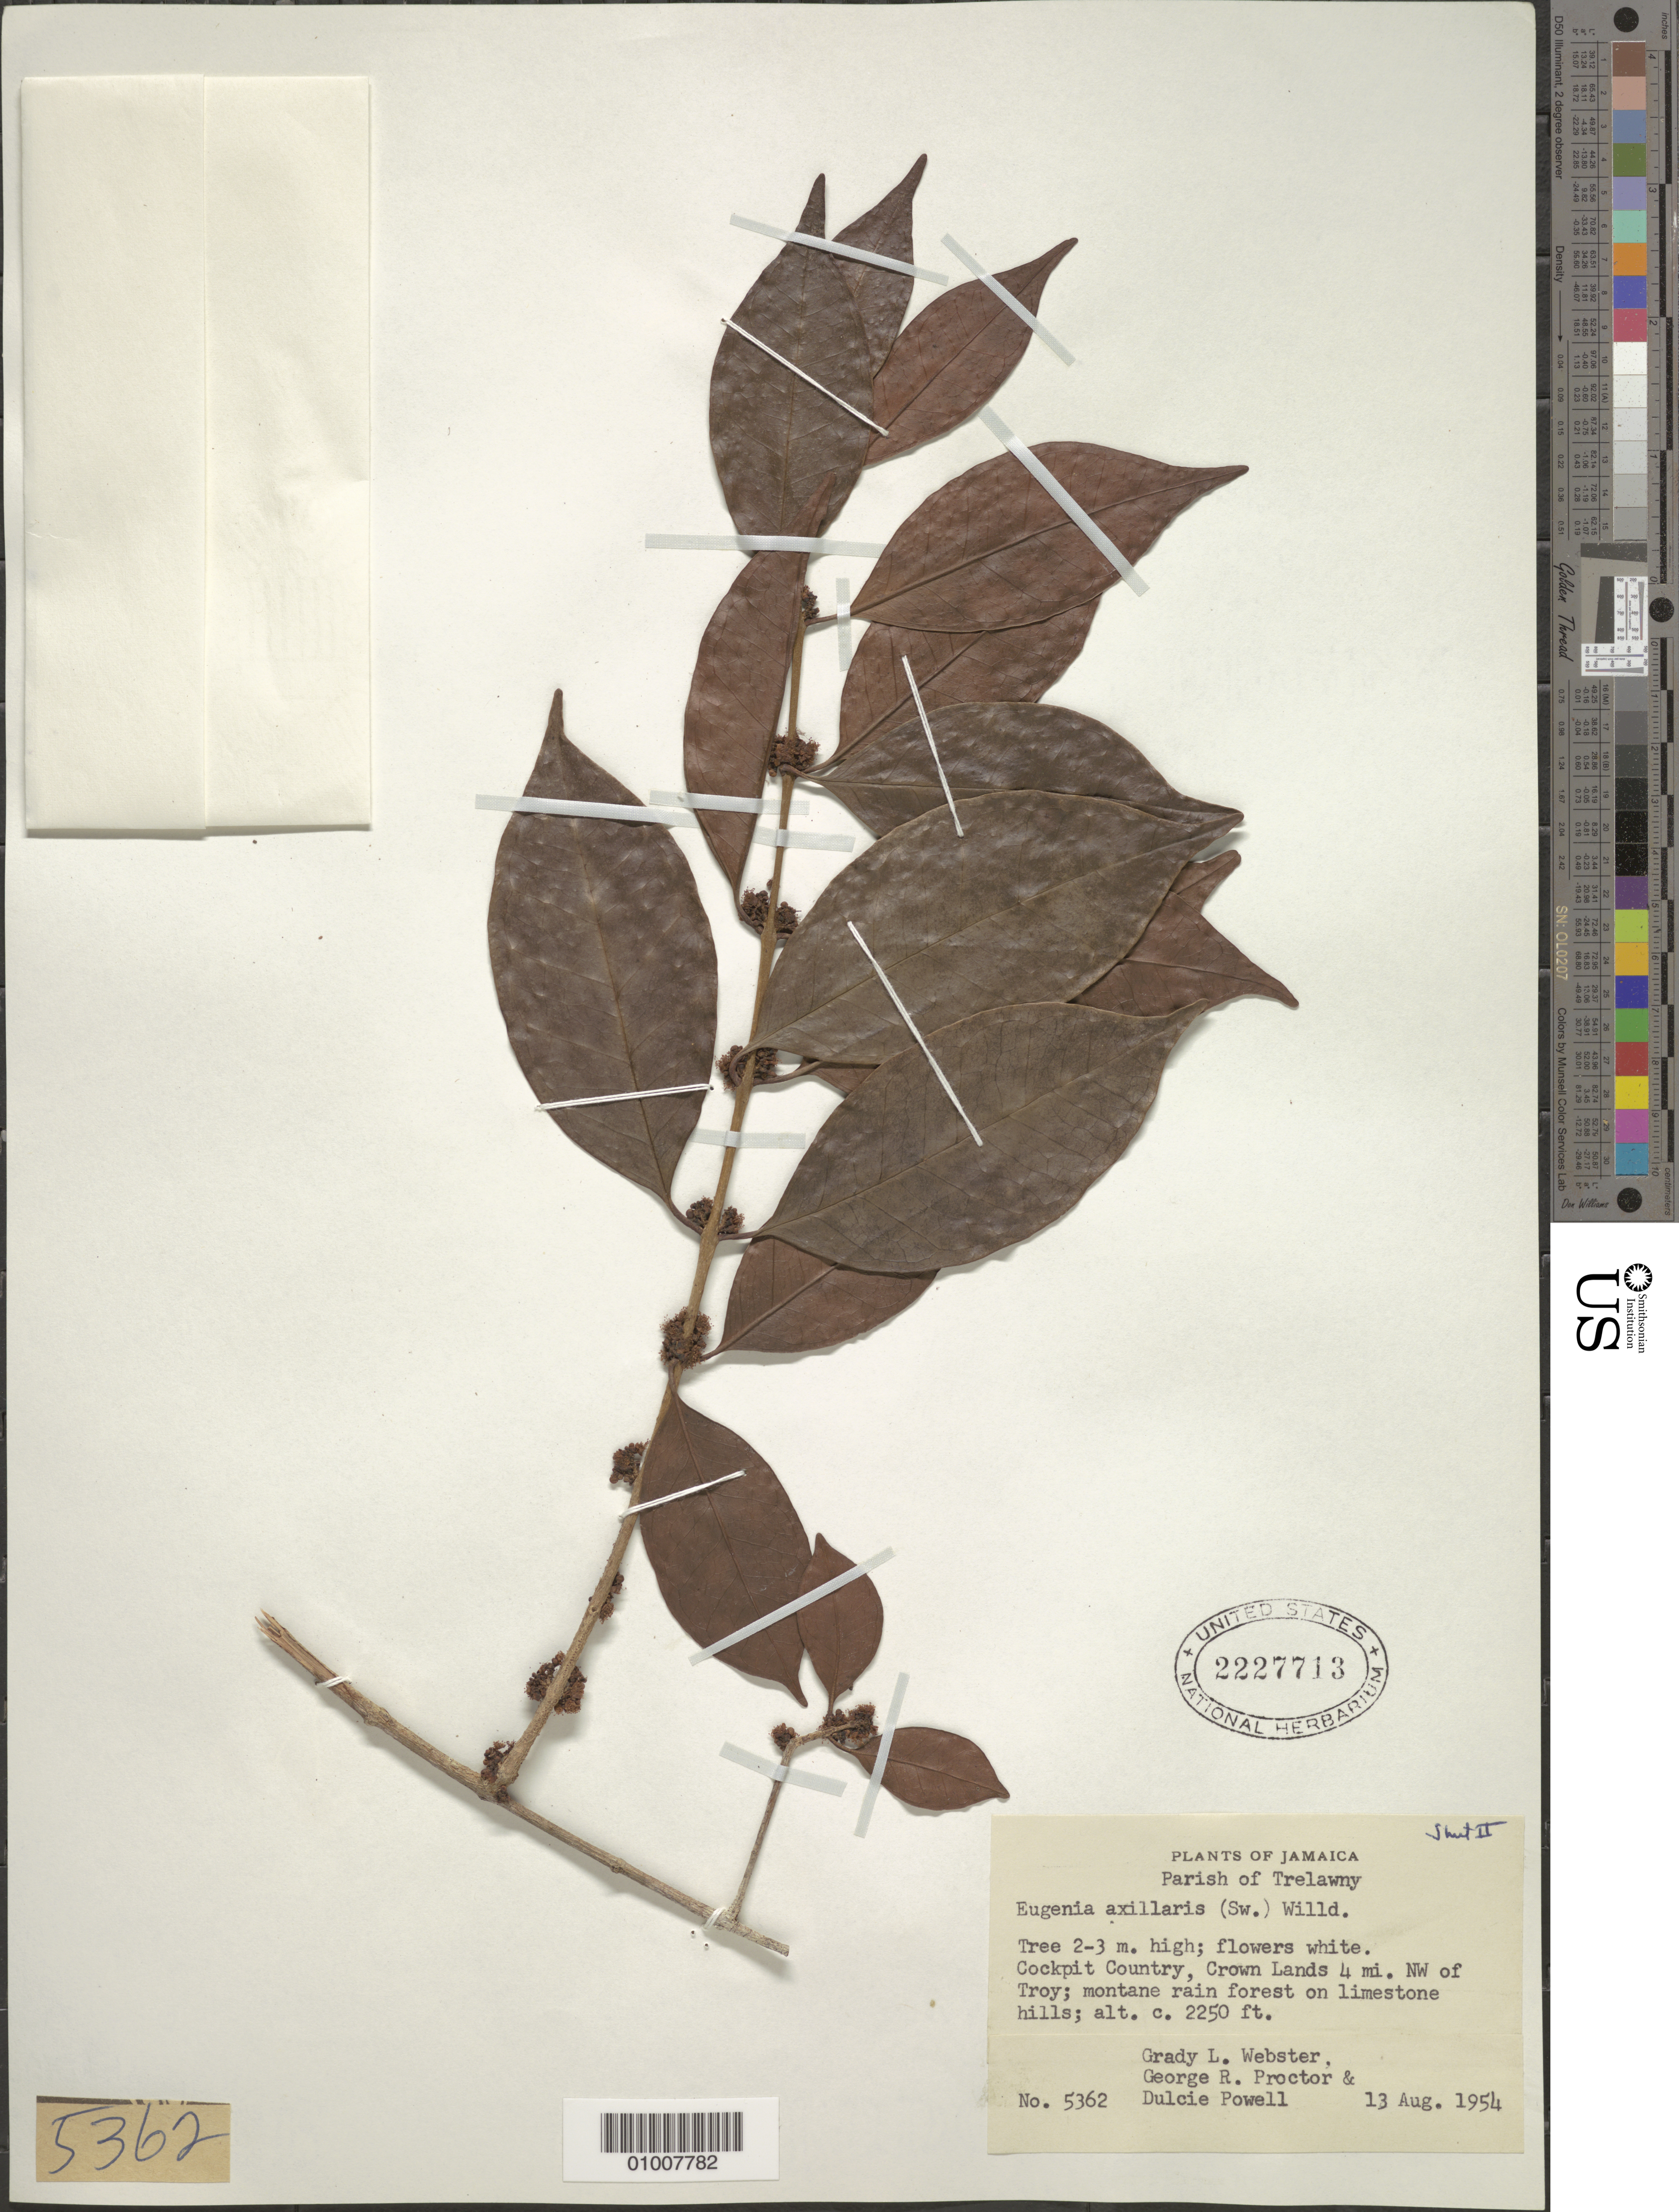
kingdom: Plantae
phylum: Tracheophyta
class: Magnoliopsida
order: Myrtales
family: Myrtaceae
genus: Eugenia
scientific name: Eugenia axillaris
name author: (Sw.) Willd.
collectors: G. L. Webster, G. R. Proctor & D. A. Powell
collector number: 5362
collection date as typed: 13 Aug 1954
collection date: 1954-08-13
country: Jamaica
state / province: Trelawny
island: Jamaica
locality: Cockpit Country, Crown Lands 4 mi. NW of Troy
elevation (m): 686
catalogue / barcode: US 2227713